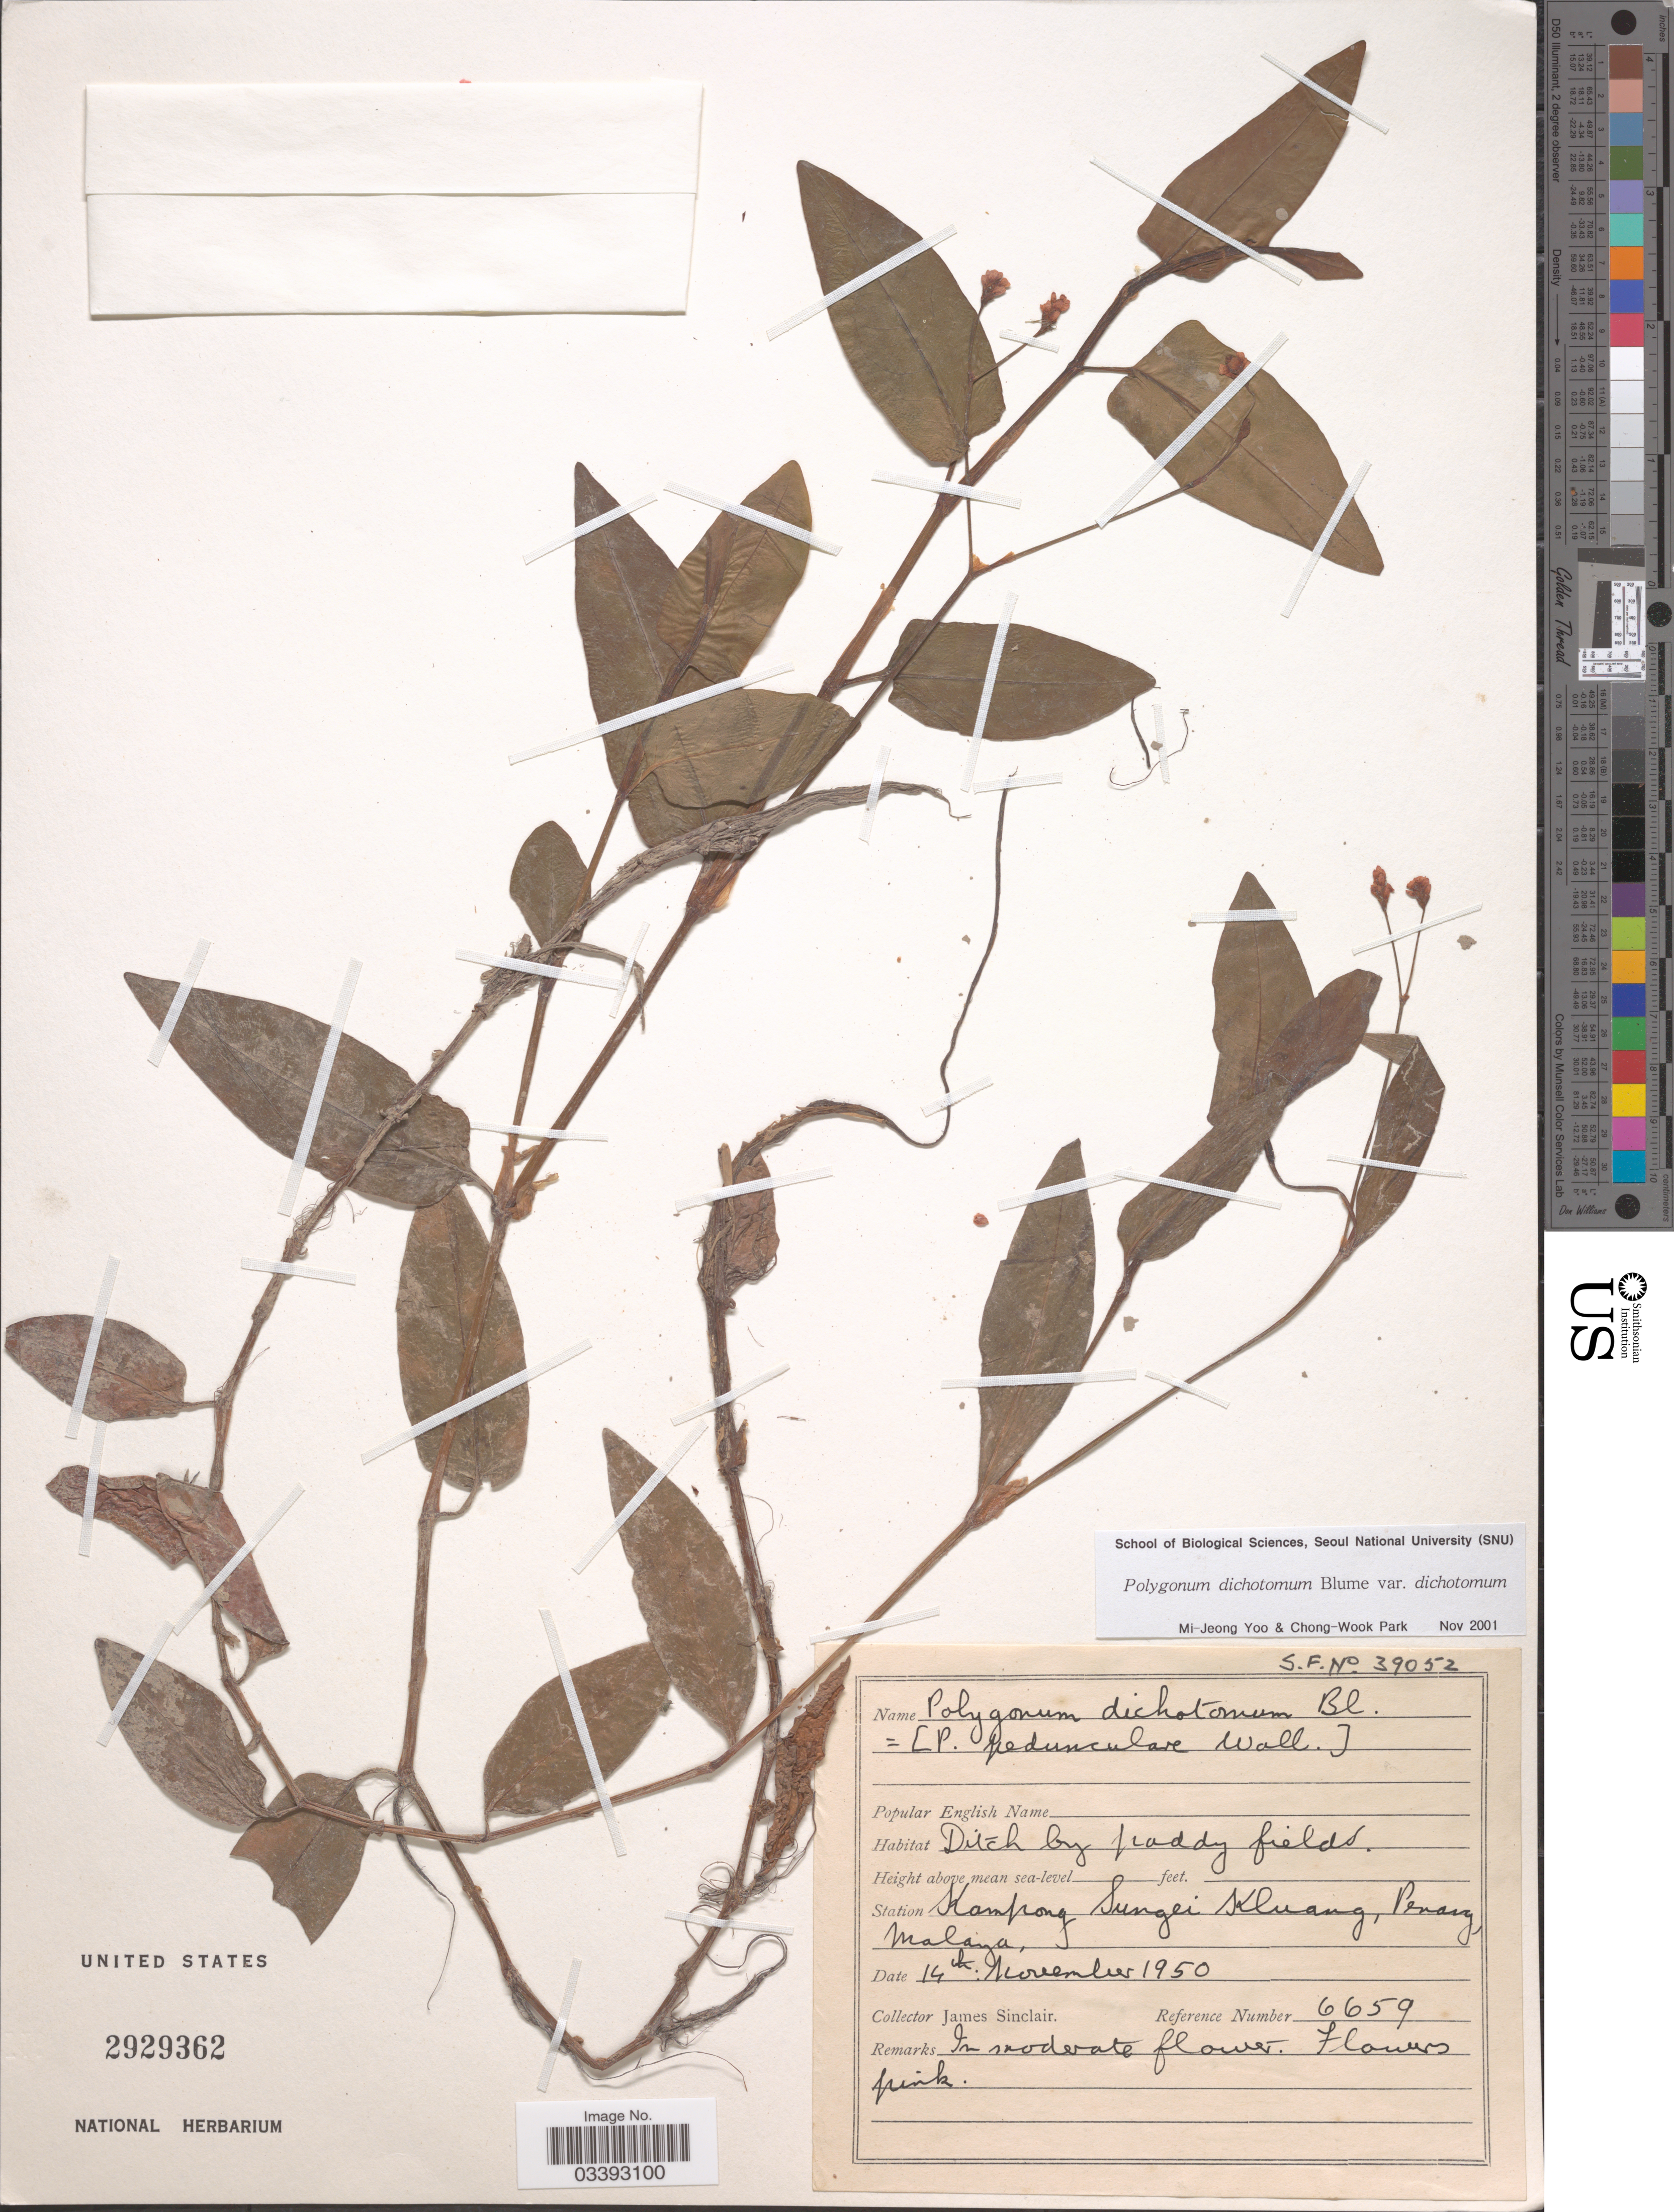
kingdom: Plantae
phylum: Tracheophyta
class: Magnoliopsida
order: Caryophyllales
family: Polygonaceae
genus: Persicaria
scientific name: Persicaria dichotoma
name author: (Blume) Masam.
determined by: Wagner, W. L., (BOT), Smithsonian Institution - National Museum of Natural History (UNITED STATES)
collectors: J. Sinclair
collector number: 6659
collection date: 1950-11-14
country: Malaysia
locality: Station Kampong, Sungei Kluang, Penang, Malaya.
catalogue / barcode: US 2929362